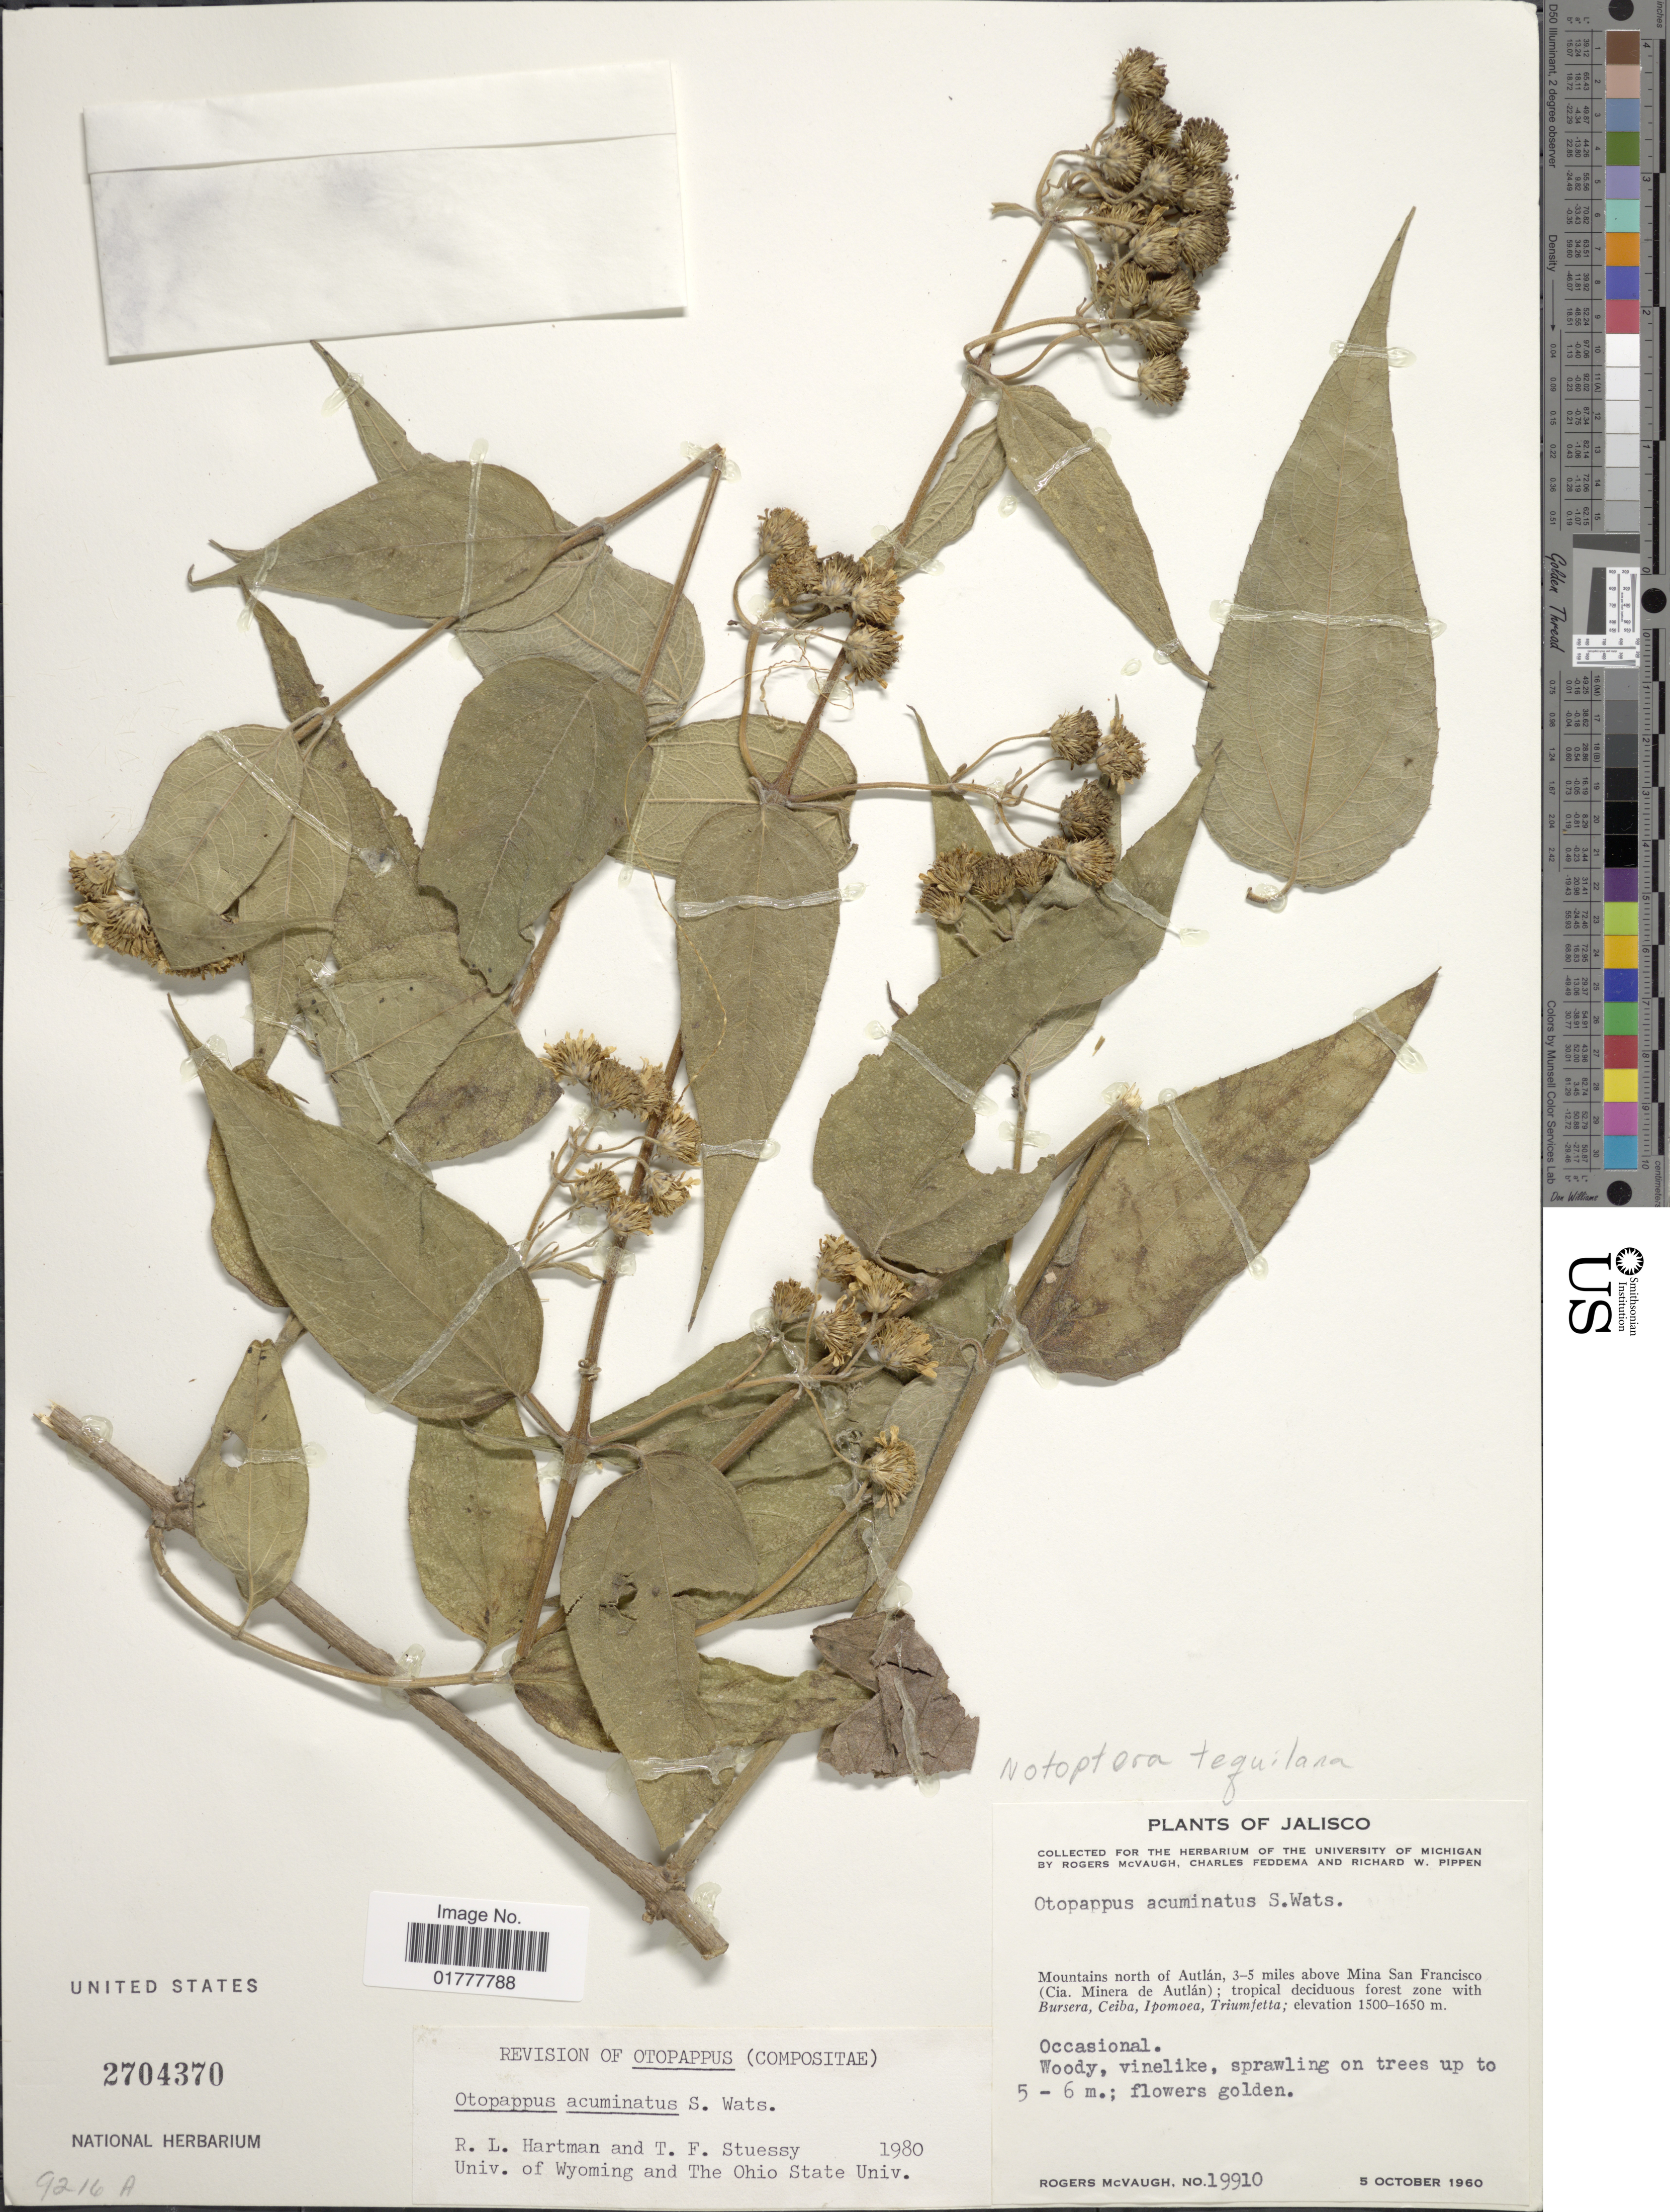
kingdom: Plantae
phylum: Tracheophyta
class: Magnoliopsida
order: Asterales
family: Asteraceae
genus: Otopappus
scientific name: Otopappus acuminatus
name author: S. Watson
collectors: R. McVaugh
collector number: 19910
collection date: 1960-10-05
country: Mexico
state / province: Jalisco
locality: Jalisco. Mountains north of Autlan, 3-5 miles above Mina San Francisco (Cia, Minera de Autlan). Tropical deciduous forest zone.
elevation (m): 1500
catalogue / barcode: US 2704370